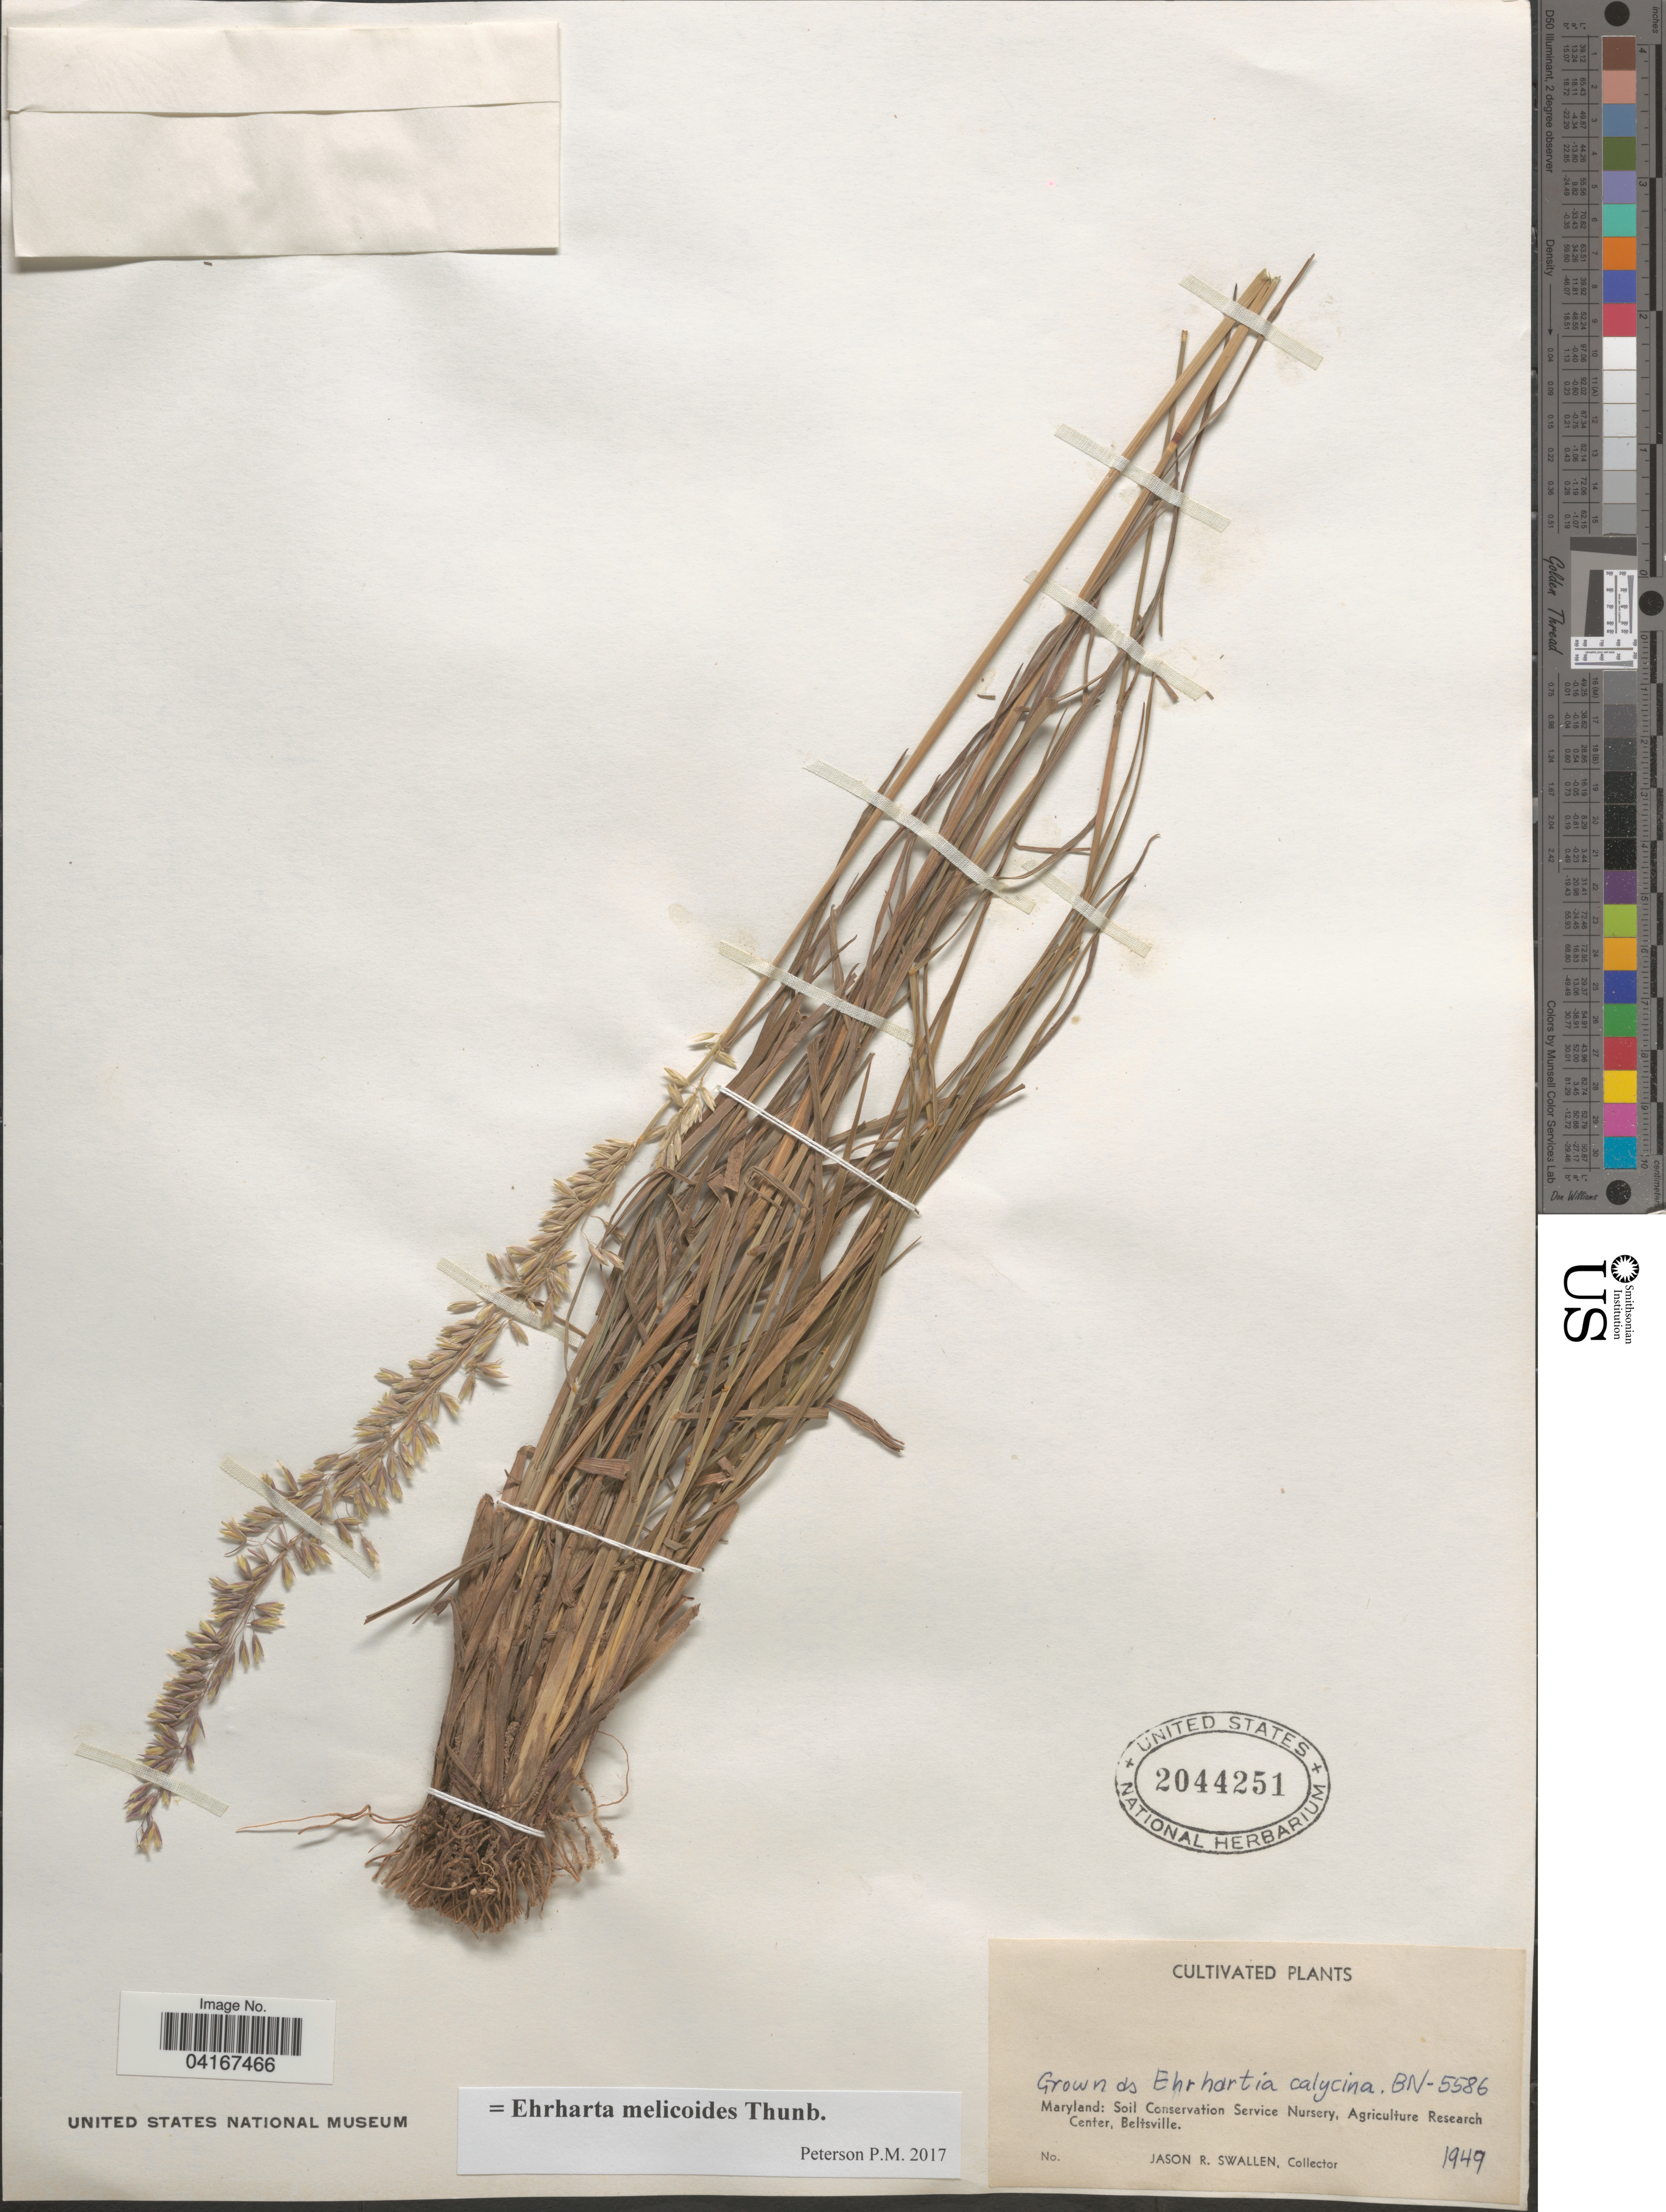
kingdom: Plantae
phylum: Tracheophyta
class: Liliopsida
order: Poales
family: Poaceae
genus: Ehrharta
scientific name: Ehrharta melicoides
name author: Thunb.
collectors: J. R. Swallen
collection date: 1949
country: United States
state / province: Maryland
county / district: Prince George's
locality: Soil Conservation Service Nursery, Agriculture Research Center, Beltsville.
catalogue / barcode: US 2044251